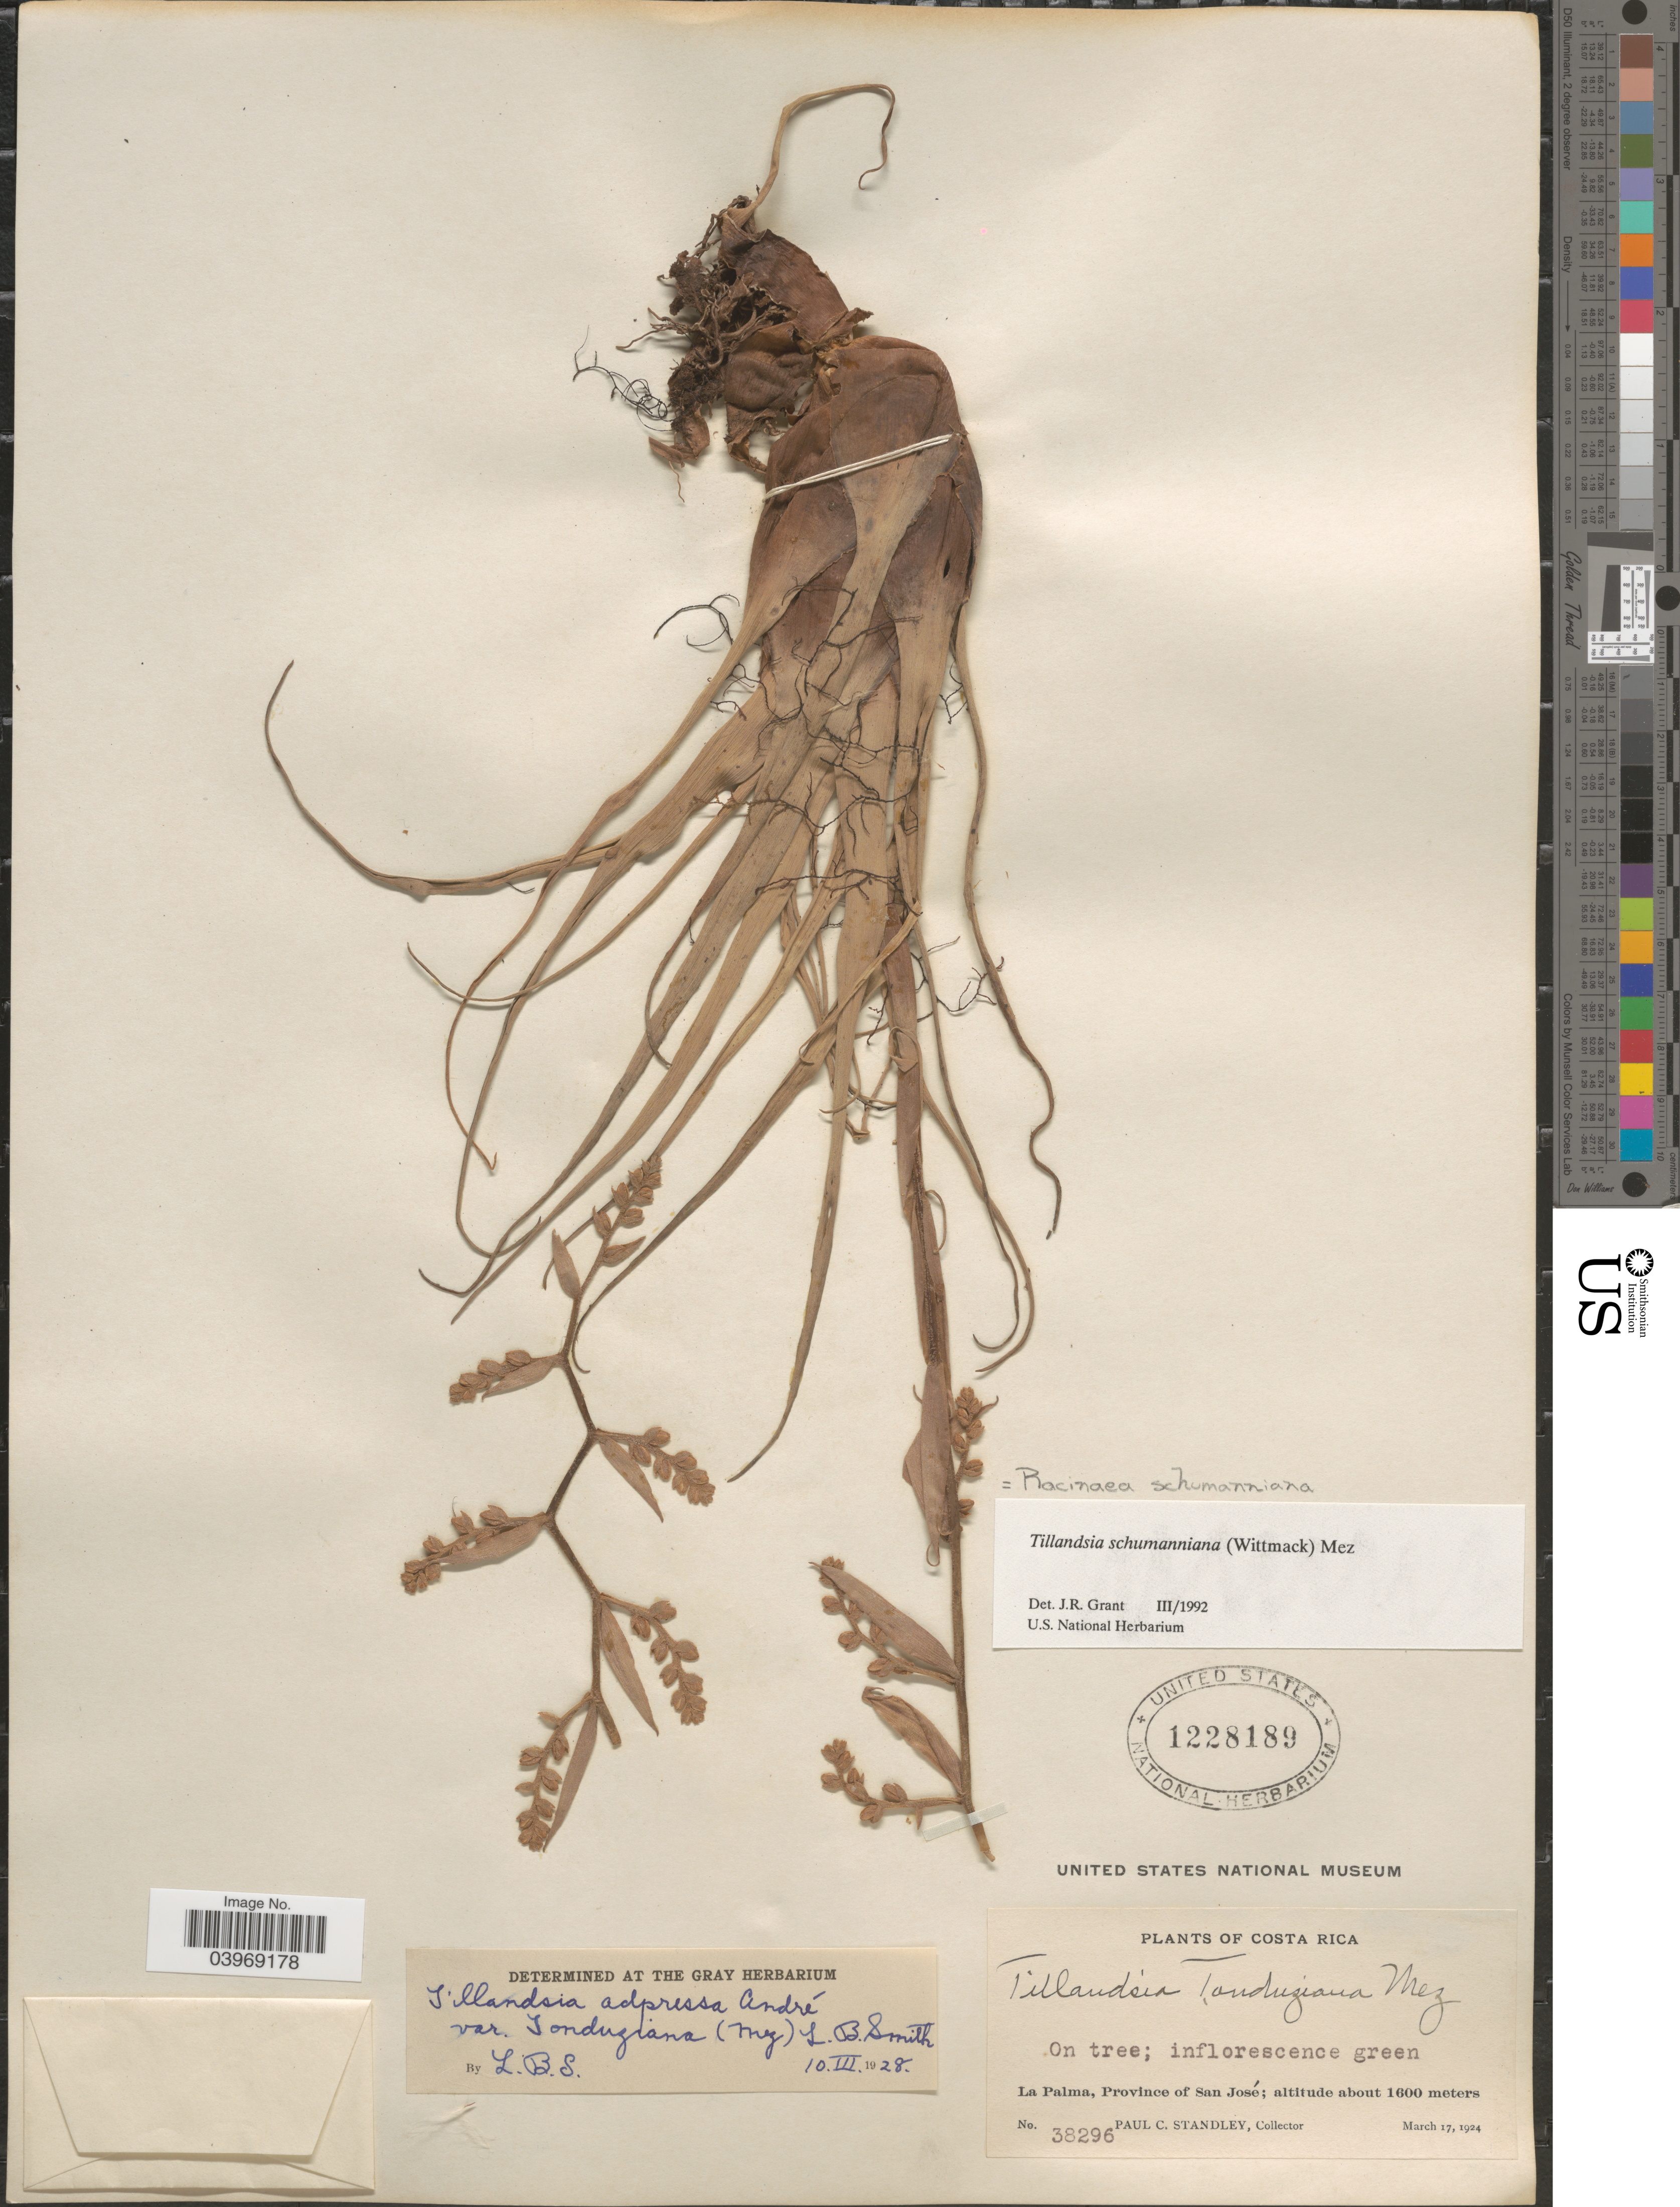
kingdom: Plantae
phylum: Tracheophyta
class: Liliopsida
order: Poales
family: Bromeliaceae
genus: Racinaea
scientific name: Racinaea schumanniana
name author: (Wittm.) J.R. Grant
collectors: P. C. Standley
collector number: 38296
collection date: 1924-03-17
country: Costa Rica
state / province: San José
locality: La Palma.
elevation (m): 1600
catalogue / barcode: US 1228189